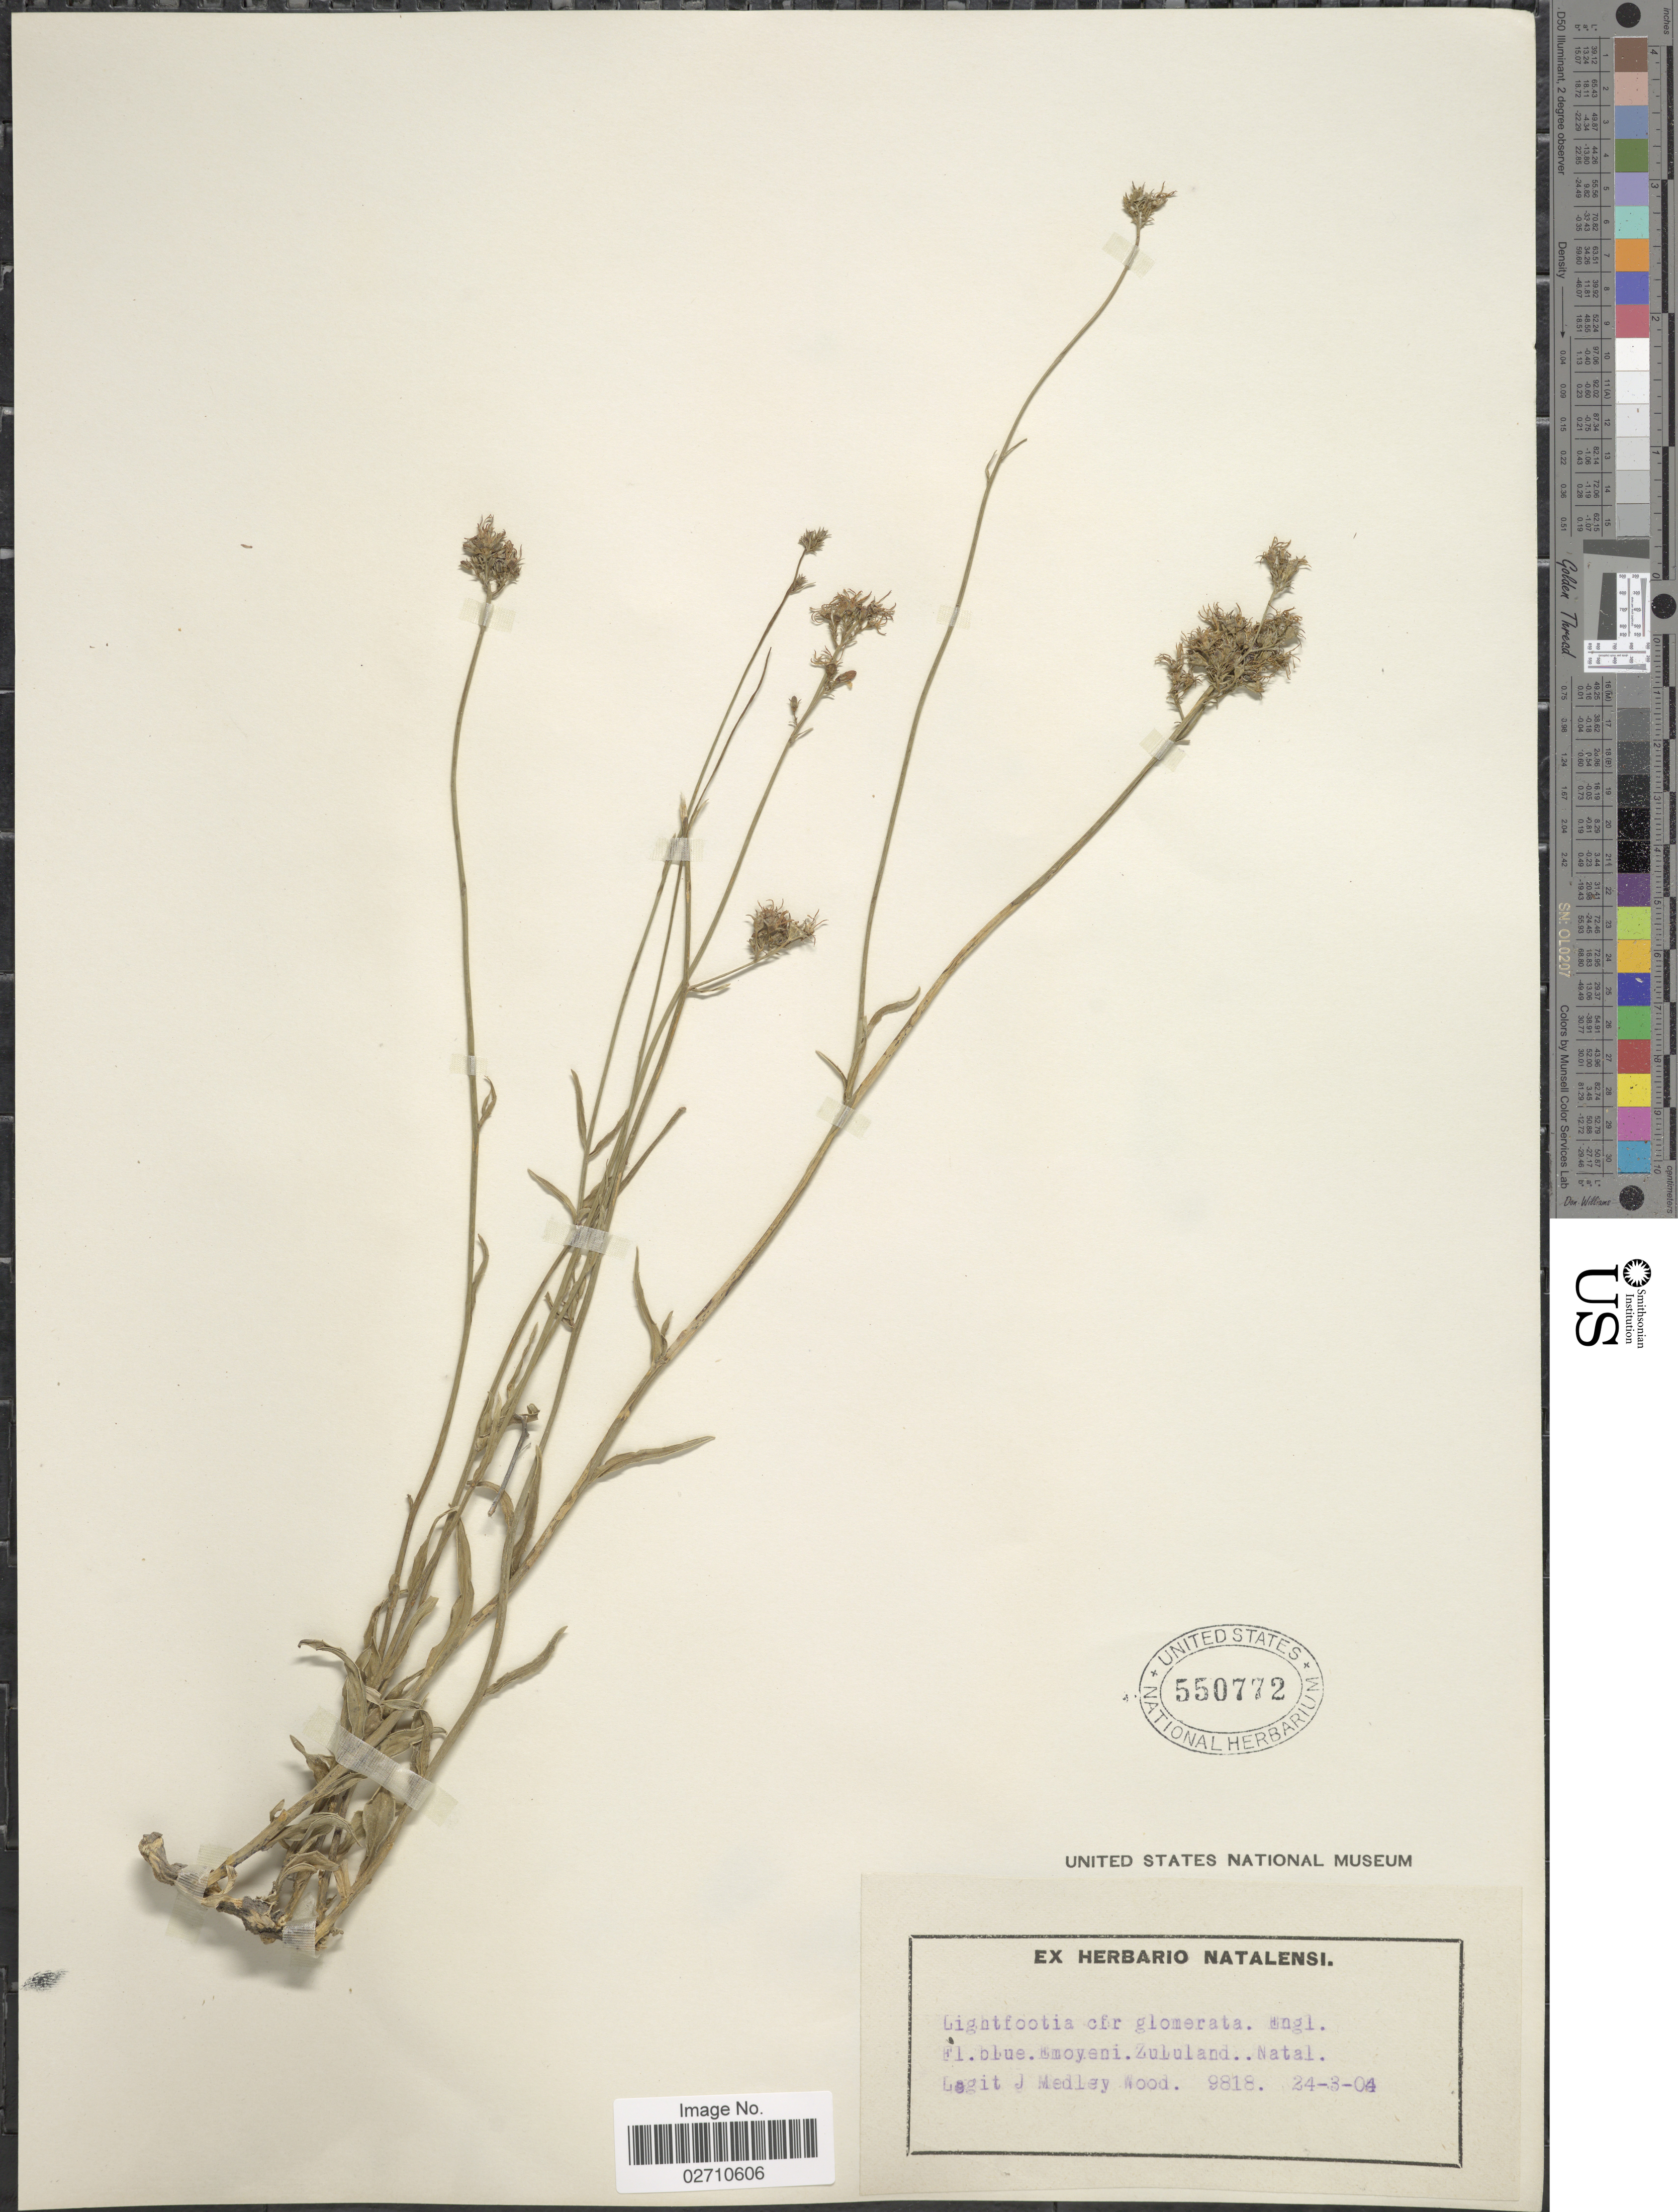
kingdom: Plantae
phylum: Tracheophyta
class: Magnoliopsida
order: Asterales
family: Campanulaceae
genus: Wahlenbergia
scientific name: Wahlenbergia sp.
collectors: J. Medley Wood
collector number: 9818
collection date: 1904-03-24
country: South Africa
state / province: KwaZulu-Natal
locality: Fl. blue. Emoyeni. Zululand. Natal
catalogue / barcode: US 550772